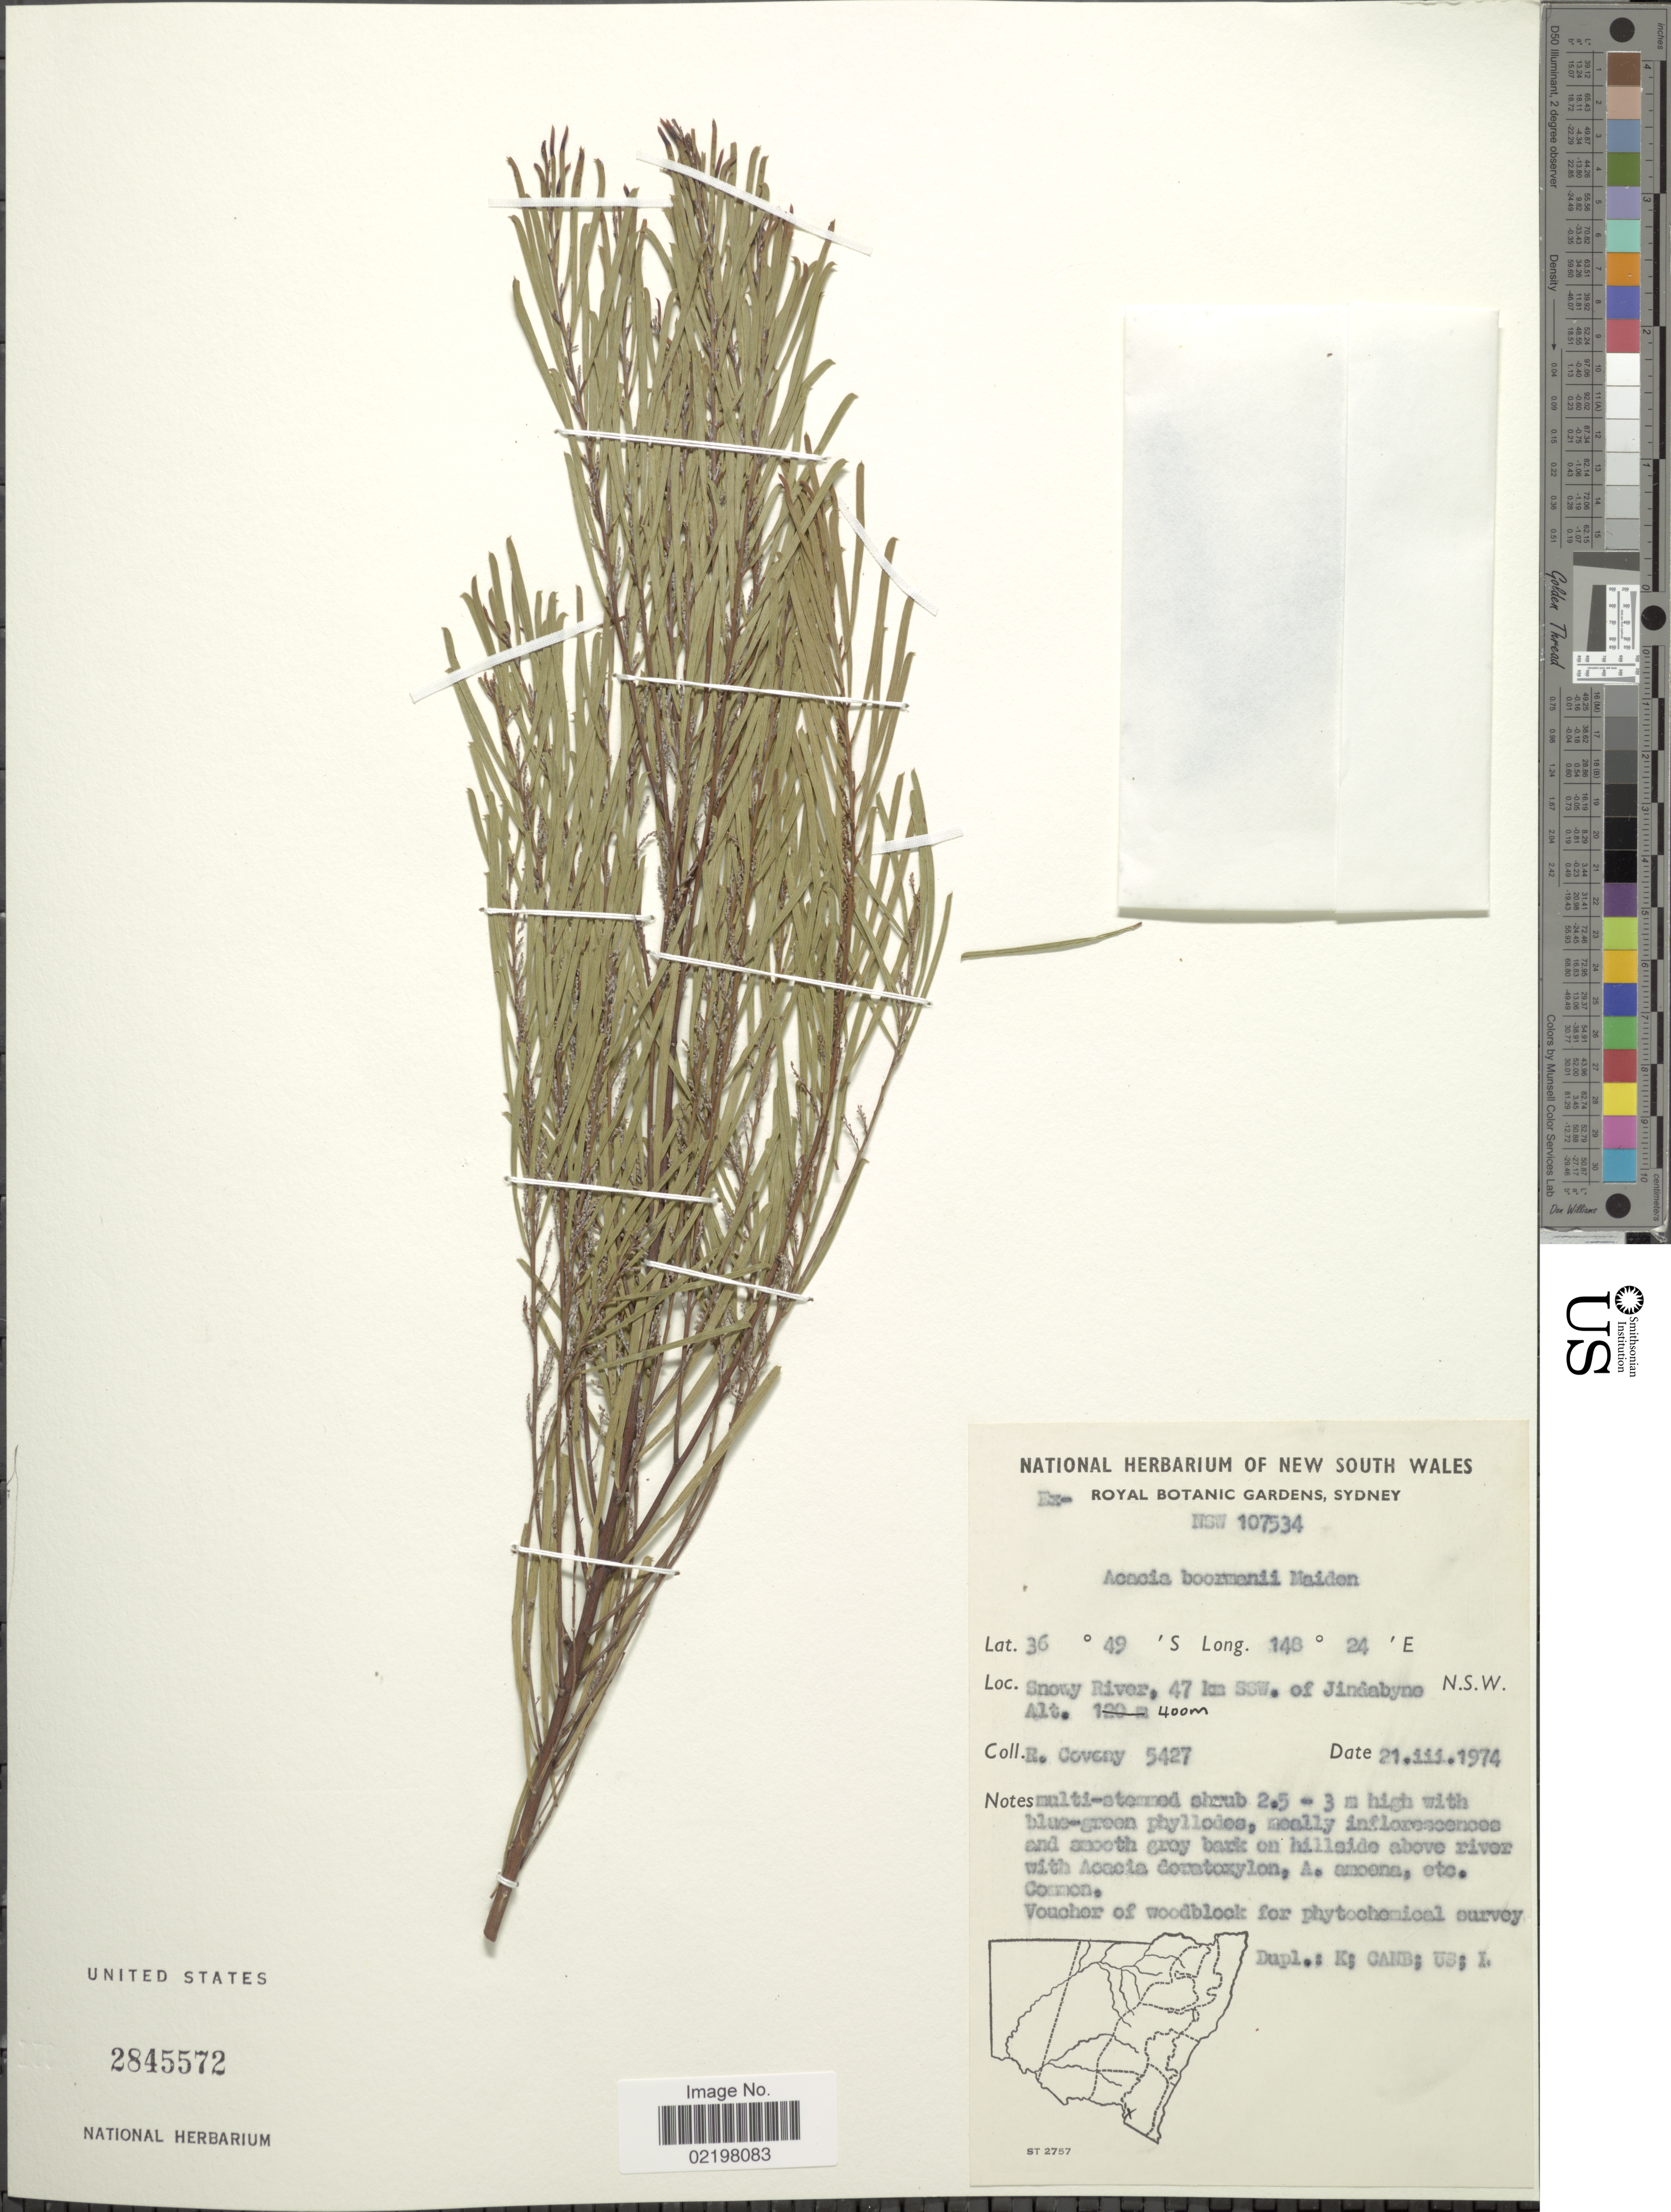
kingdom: Plantae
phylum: Tracheophyta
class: Magnoliopsida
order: Fabales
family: Fabaceae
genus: Acacia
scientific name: Acacia boormanii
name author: Maiden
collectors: R. Coveny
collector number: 5427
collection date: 1974-03-21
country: Australia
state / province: New South Wales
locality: Snowy River, 47 km SSW. of Jindabyne, N.S. W.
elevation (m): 400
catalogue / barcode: US 2845572